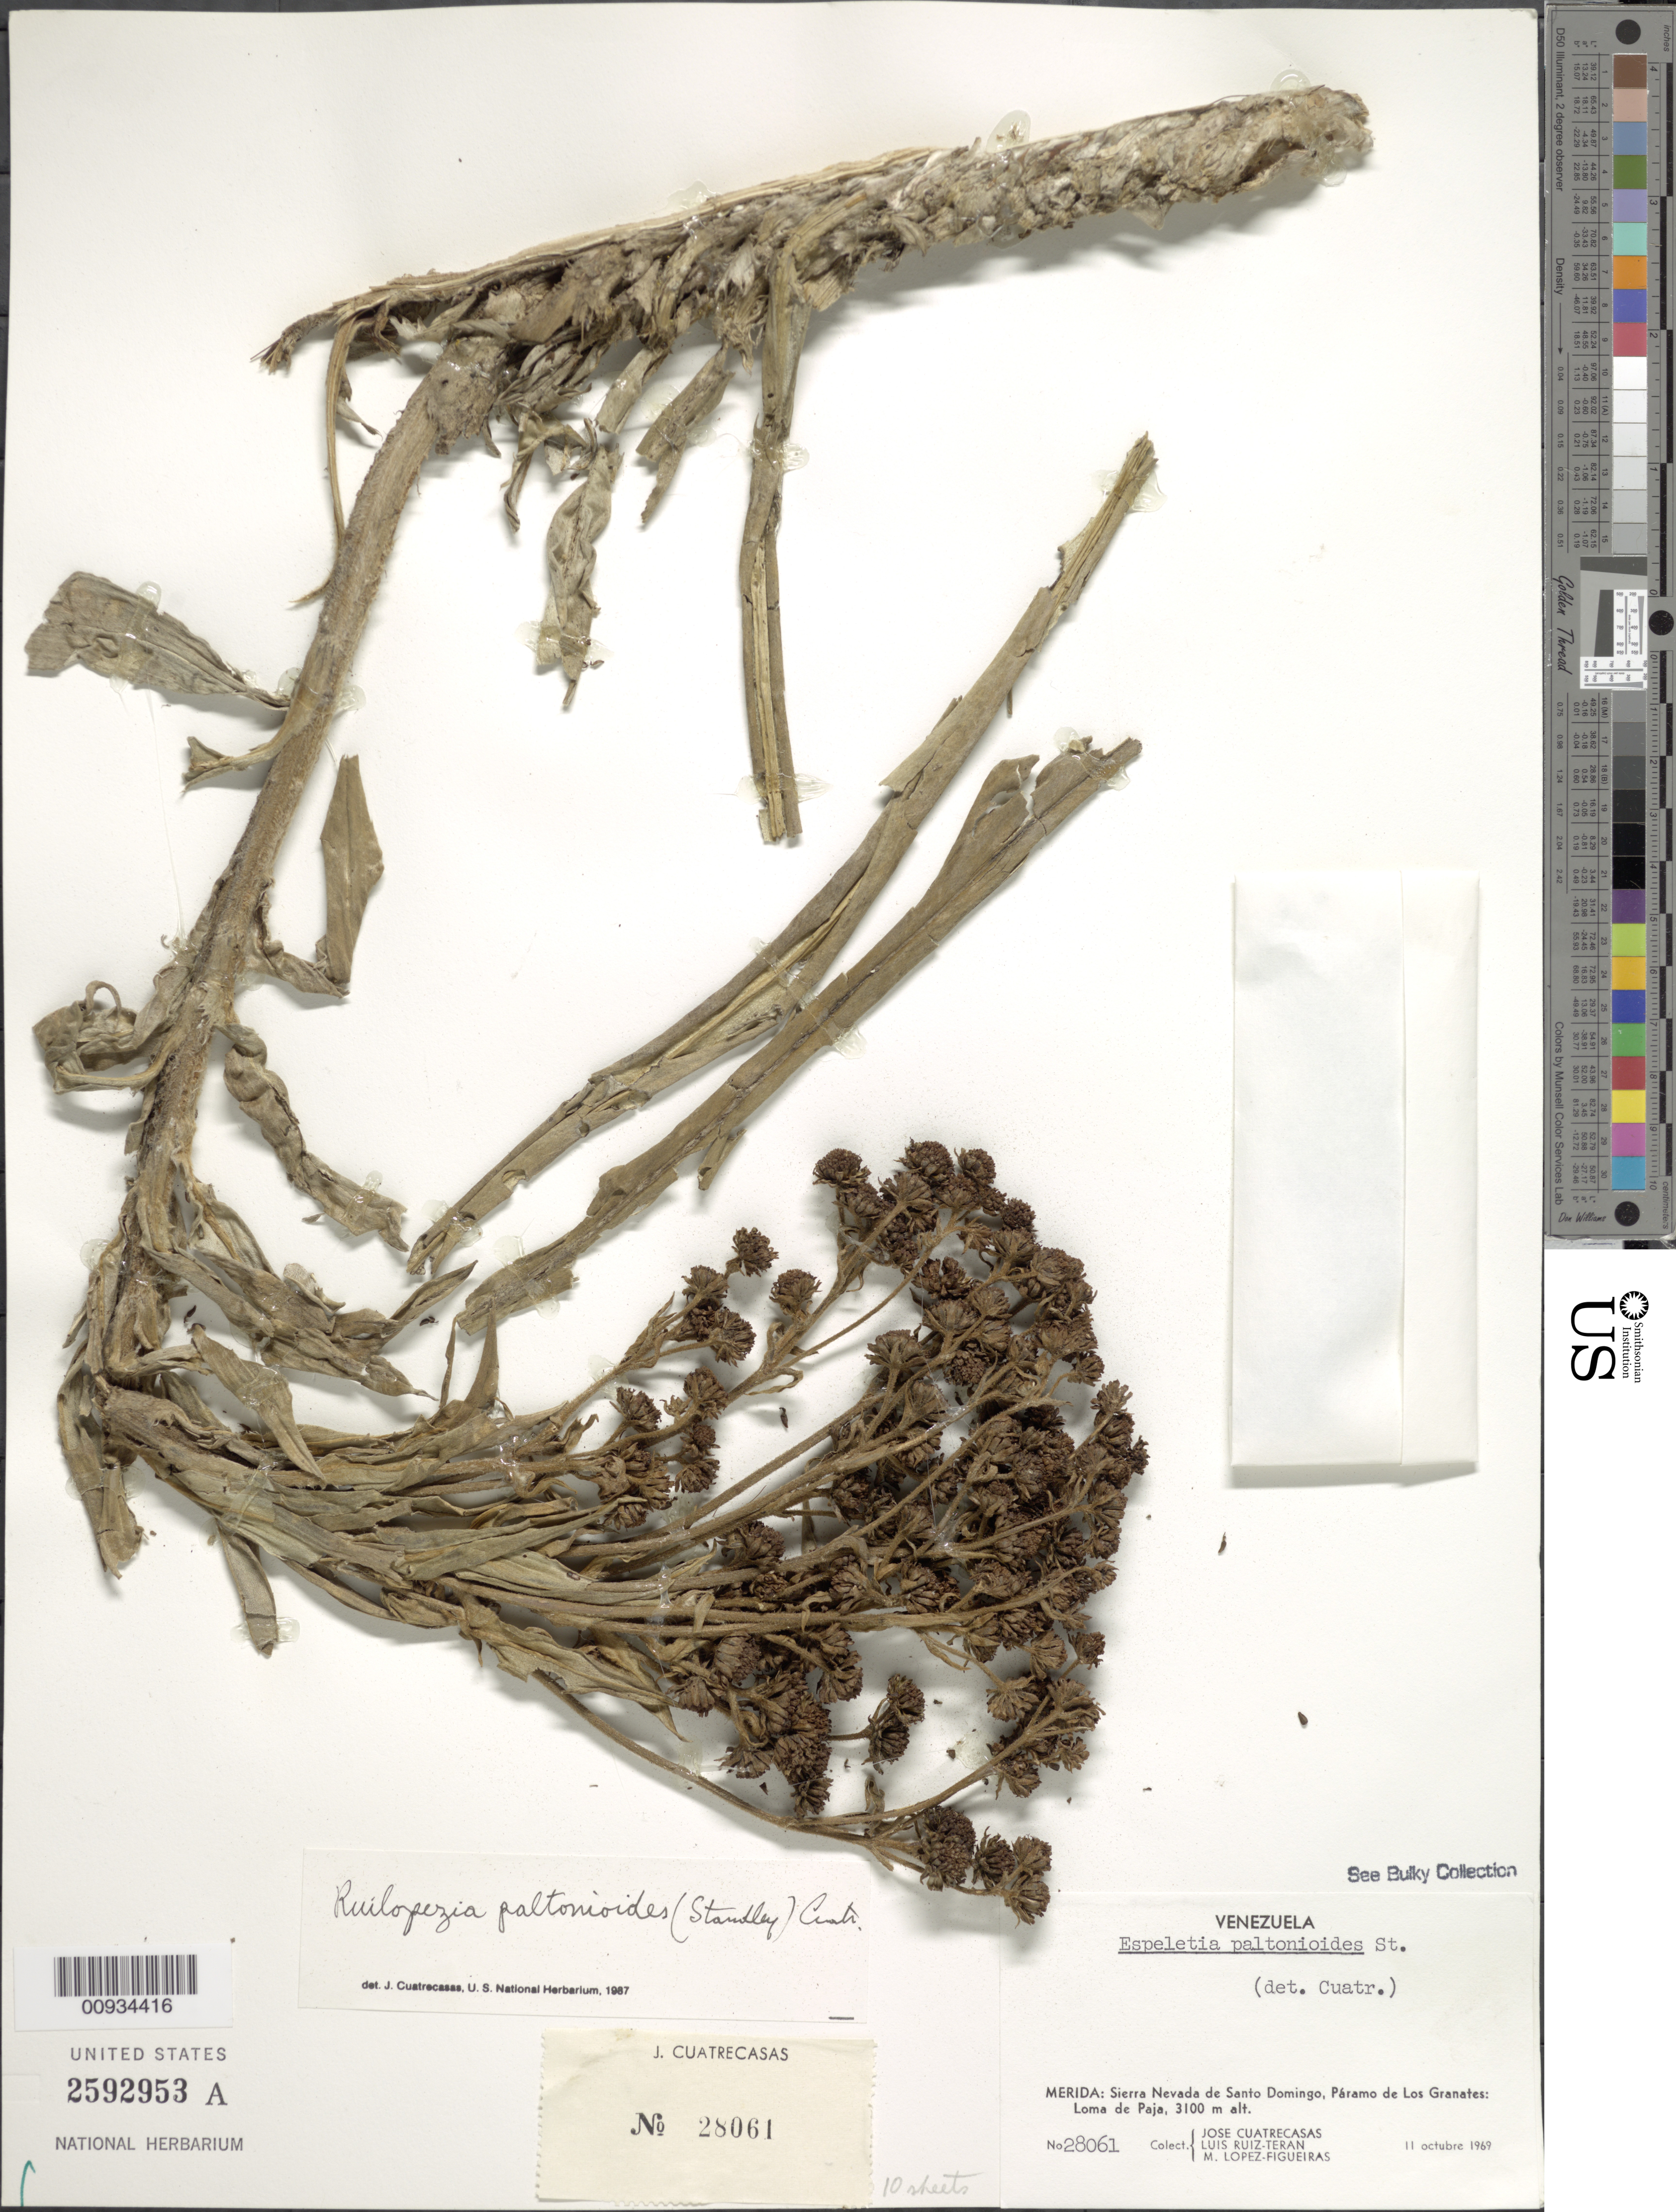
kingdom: Plantae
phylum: Tracheophyta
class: Magnoliopsida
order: Asterales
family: Asteraceae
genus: Ruilopezia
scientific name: Ruilopezia paltonioides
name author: (Standl.) Cuatrec.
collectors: J. Cuatrecasas, L. Teran & M. Lopéz-F.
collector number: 28061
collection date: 1969-10-11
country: Venezuela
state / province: Mérida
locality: Sierra Nevada de Santo Domingo, Paramo de Los Granates, Loma de Paja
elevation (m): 3100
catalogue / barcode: US 2592953A